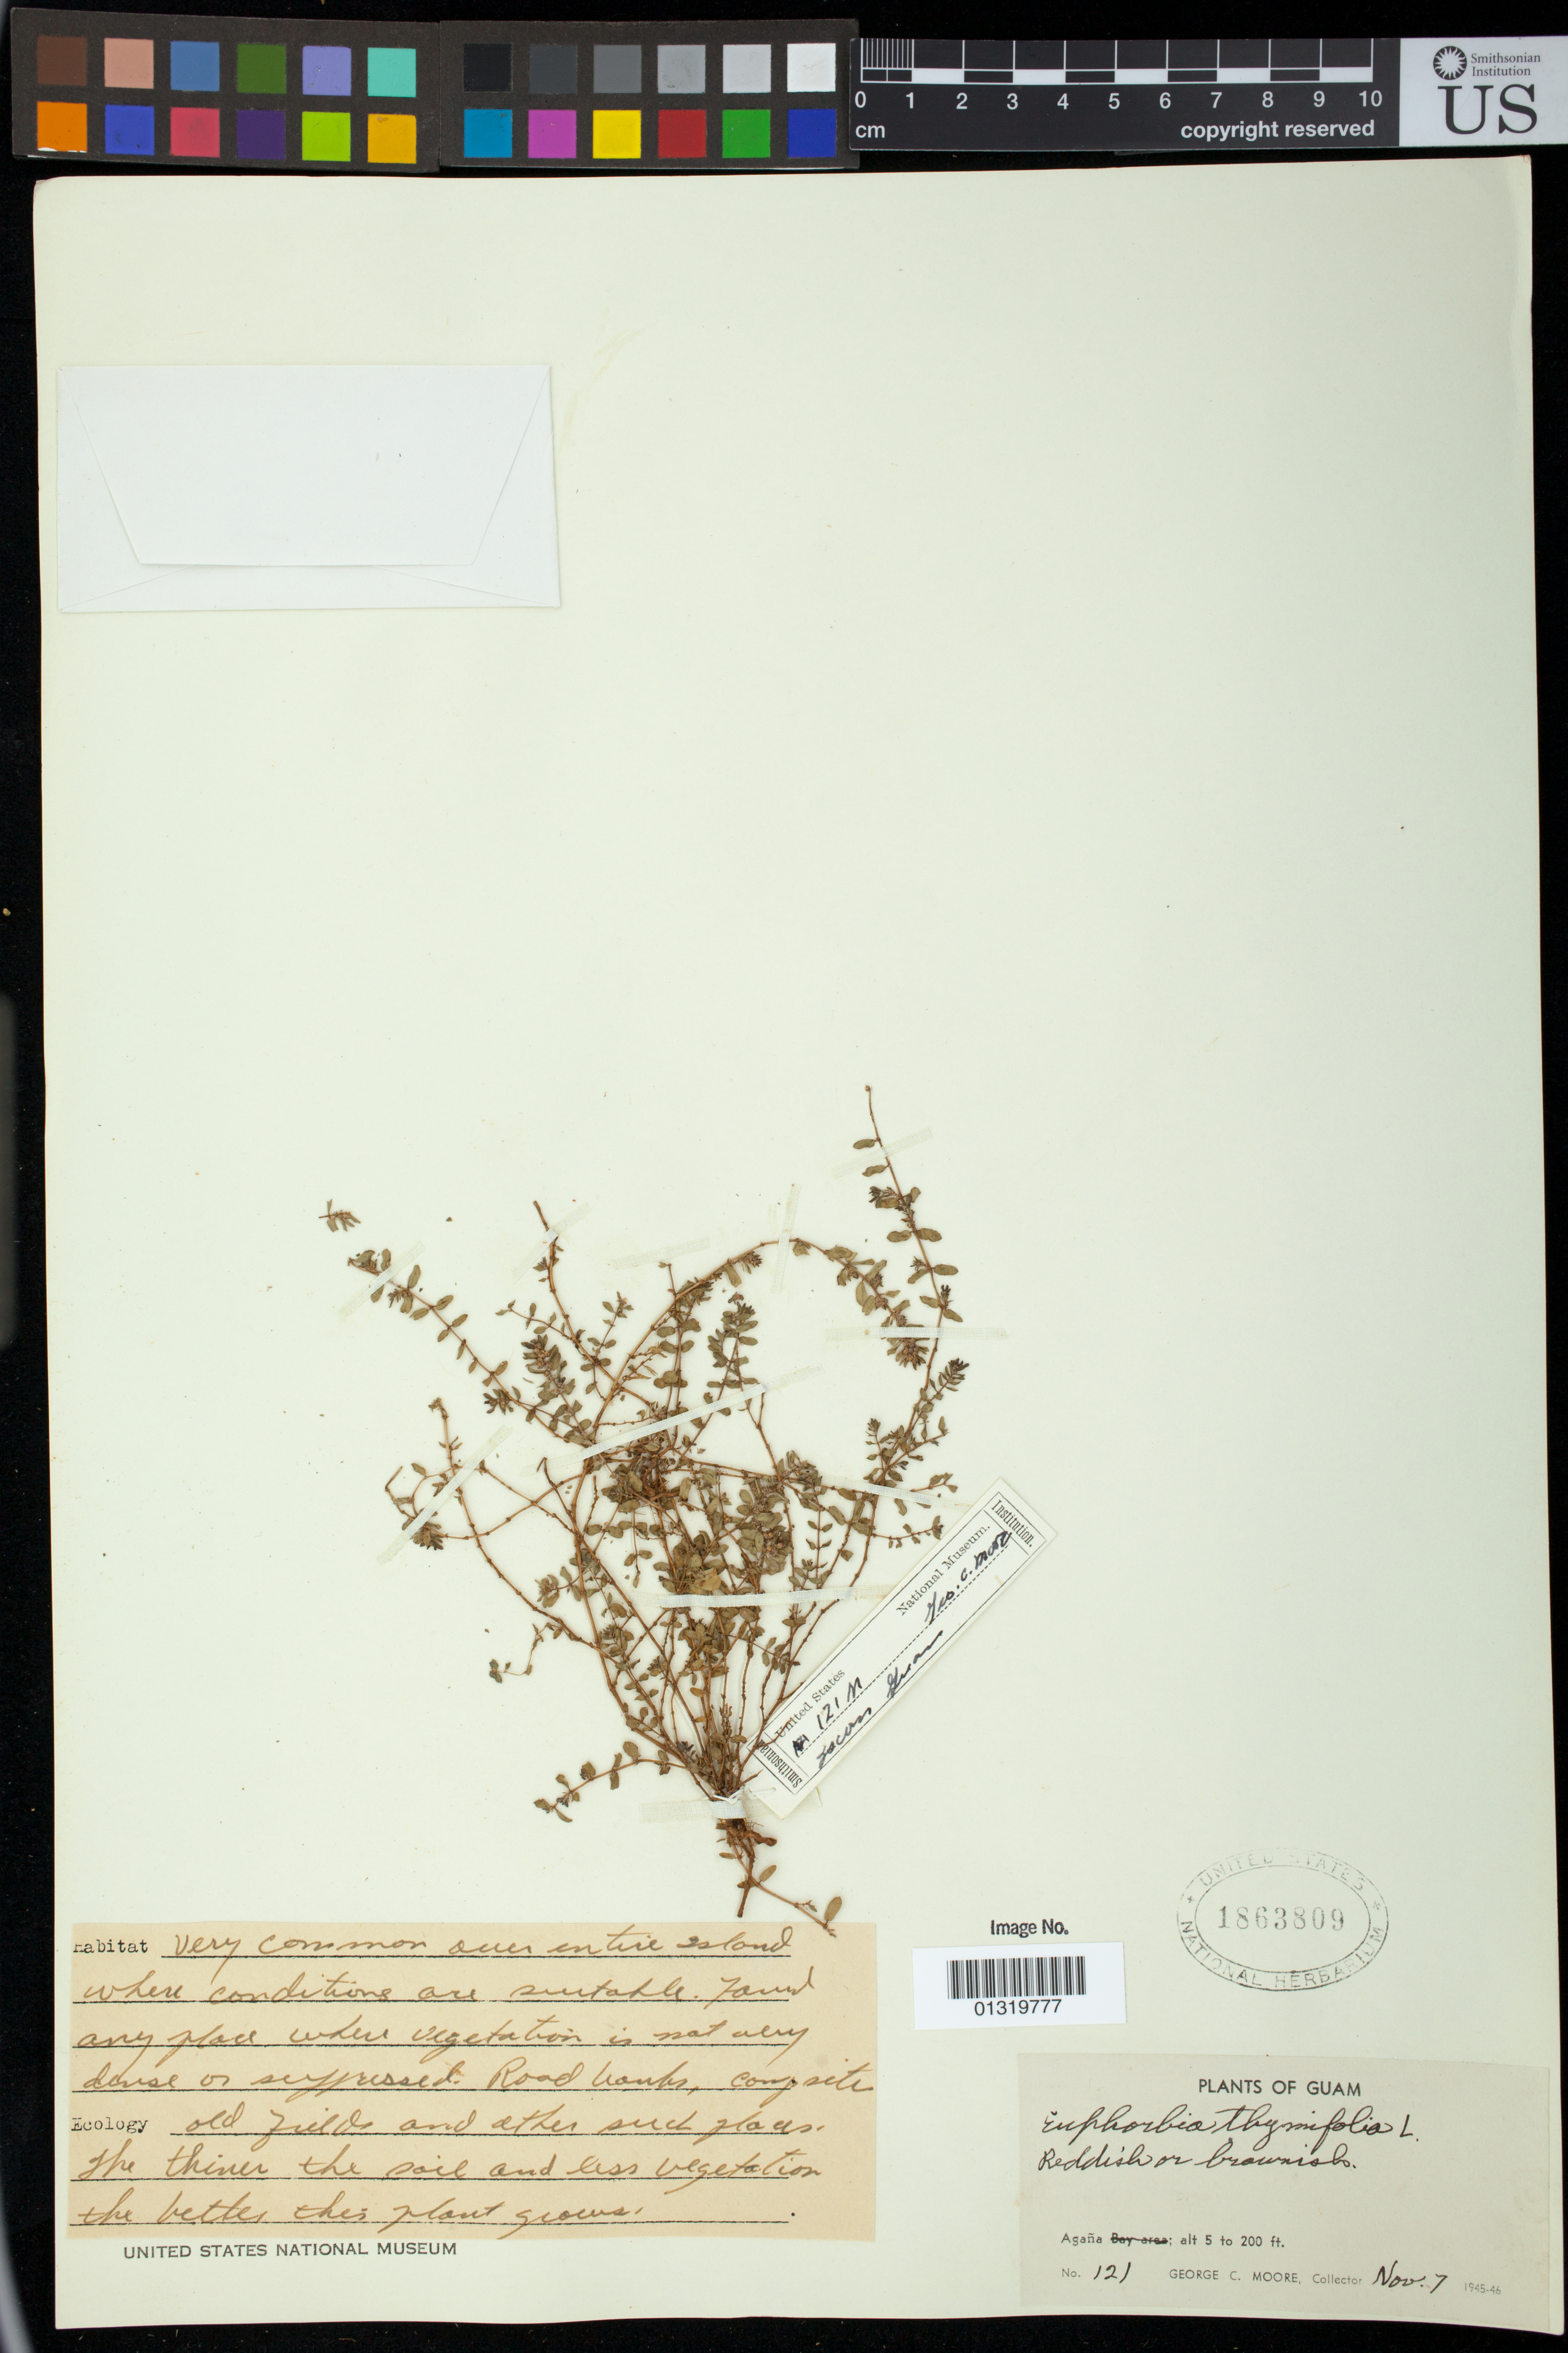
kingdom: Plantae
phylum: Tracheophyta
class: Magnoliopsida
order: Malpighiales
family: Euphorbiaceae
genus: Euphorbia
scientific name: Euphorbia thymifolia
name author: L.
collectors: G. C. Moore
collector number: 121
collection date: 1945-11-07/1946-11-07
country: Guam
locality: Agana Heights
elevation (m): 2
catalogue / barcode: US 1863809